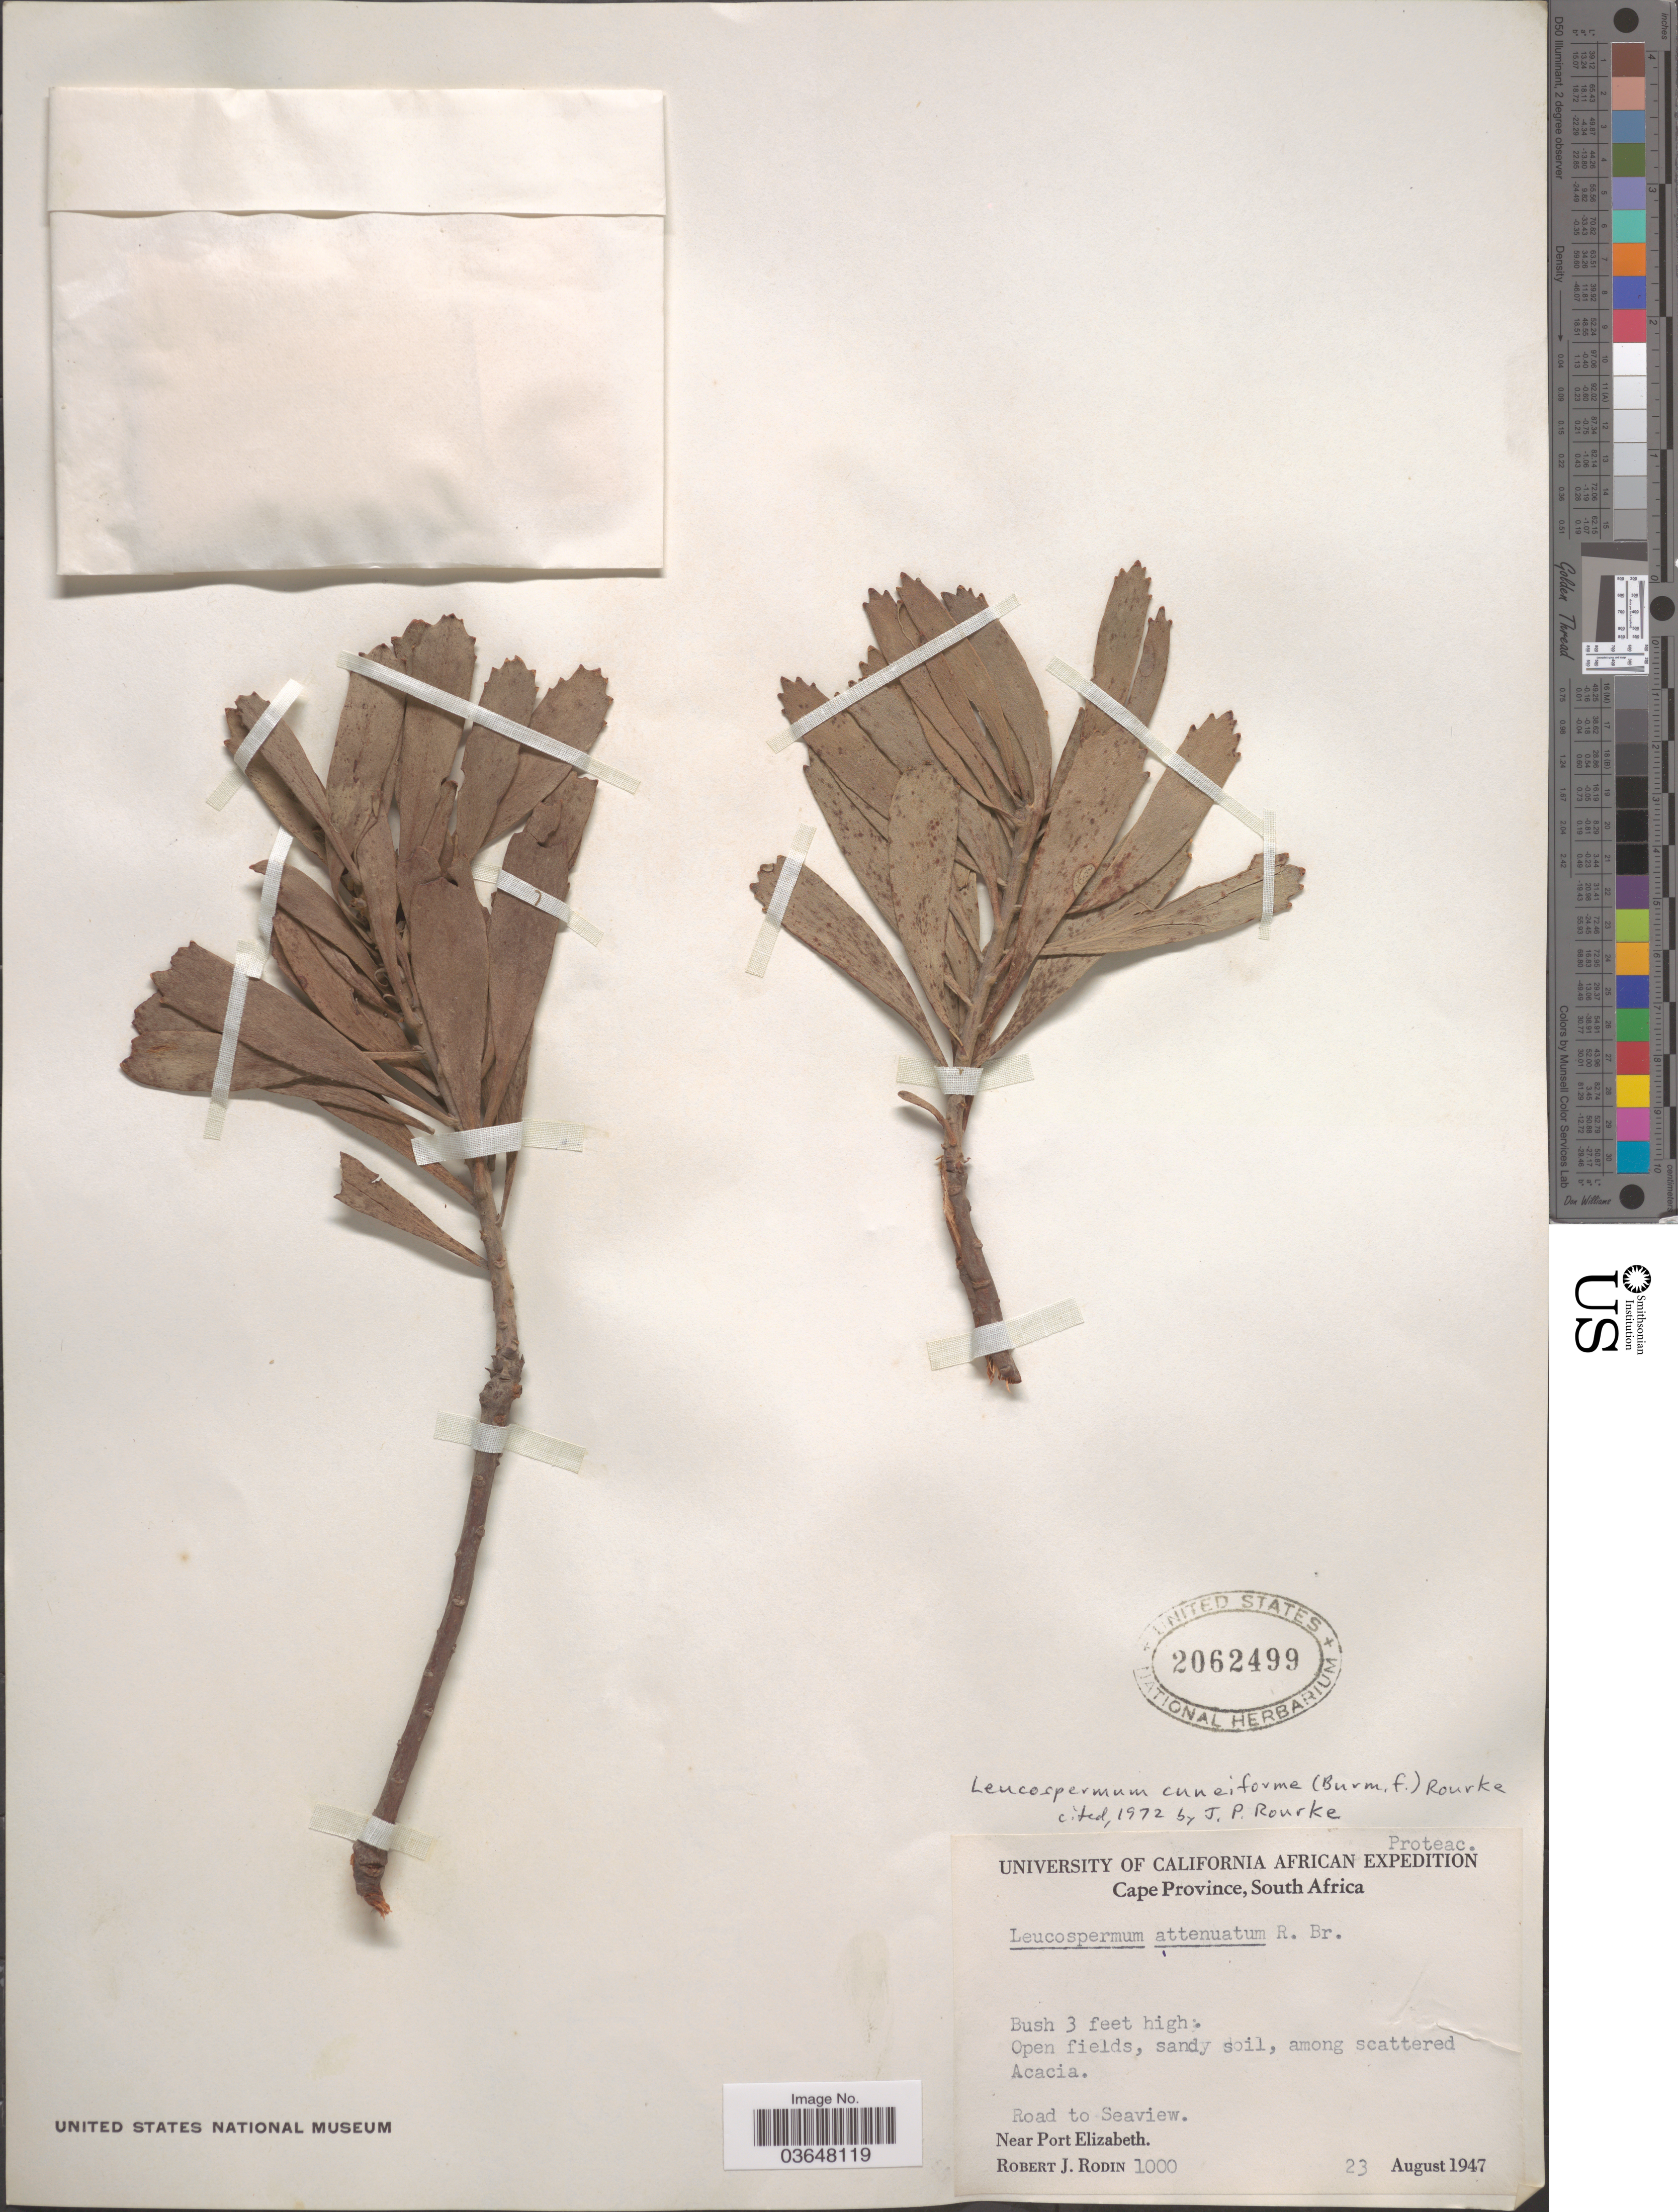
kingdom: Plantae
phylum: Tracheophyta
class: Magnoliopsida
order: Proteales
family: Proteaceae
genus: Leucospermum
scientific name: Leucospermum cuneiforme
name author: Rourke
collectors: R. J. Rodin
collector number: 1000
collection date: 1947-08-23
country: South Africa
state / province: Eastern Cape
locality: Road to Seaview. Near Port Elizabeth.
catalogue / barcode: US 2062499